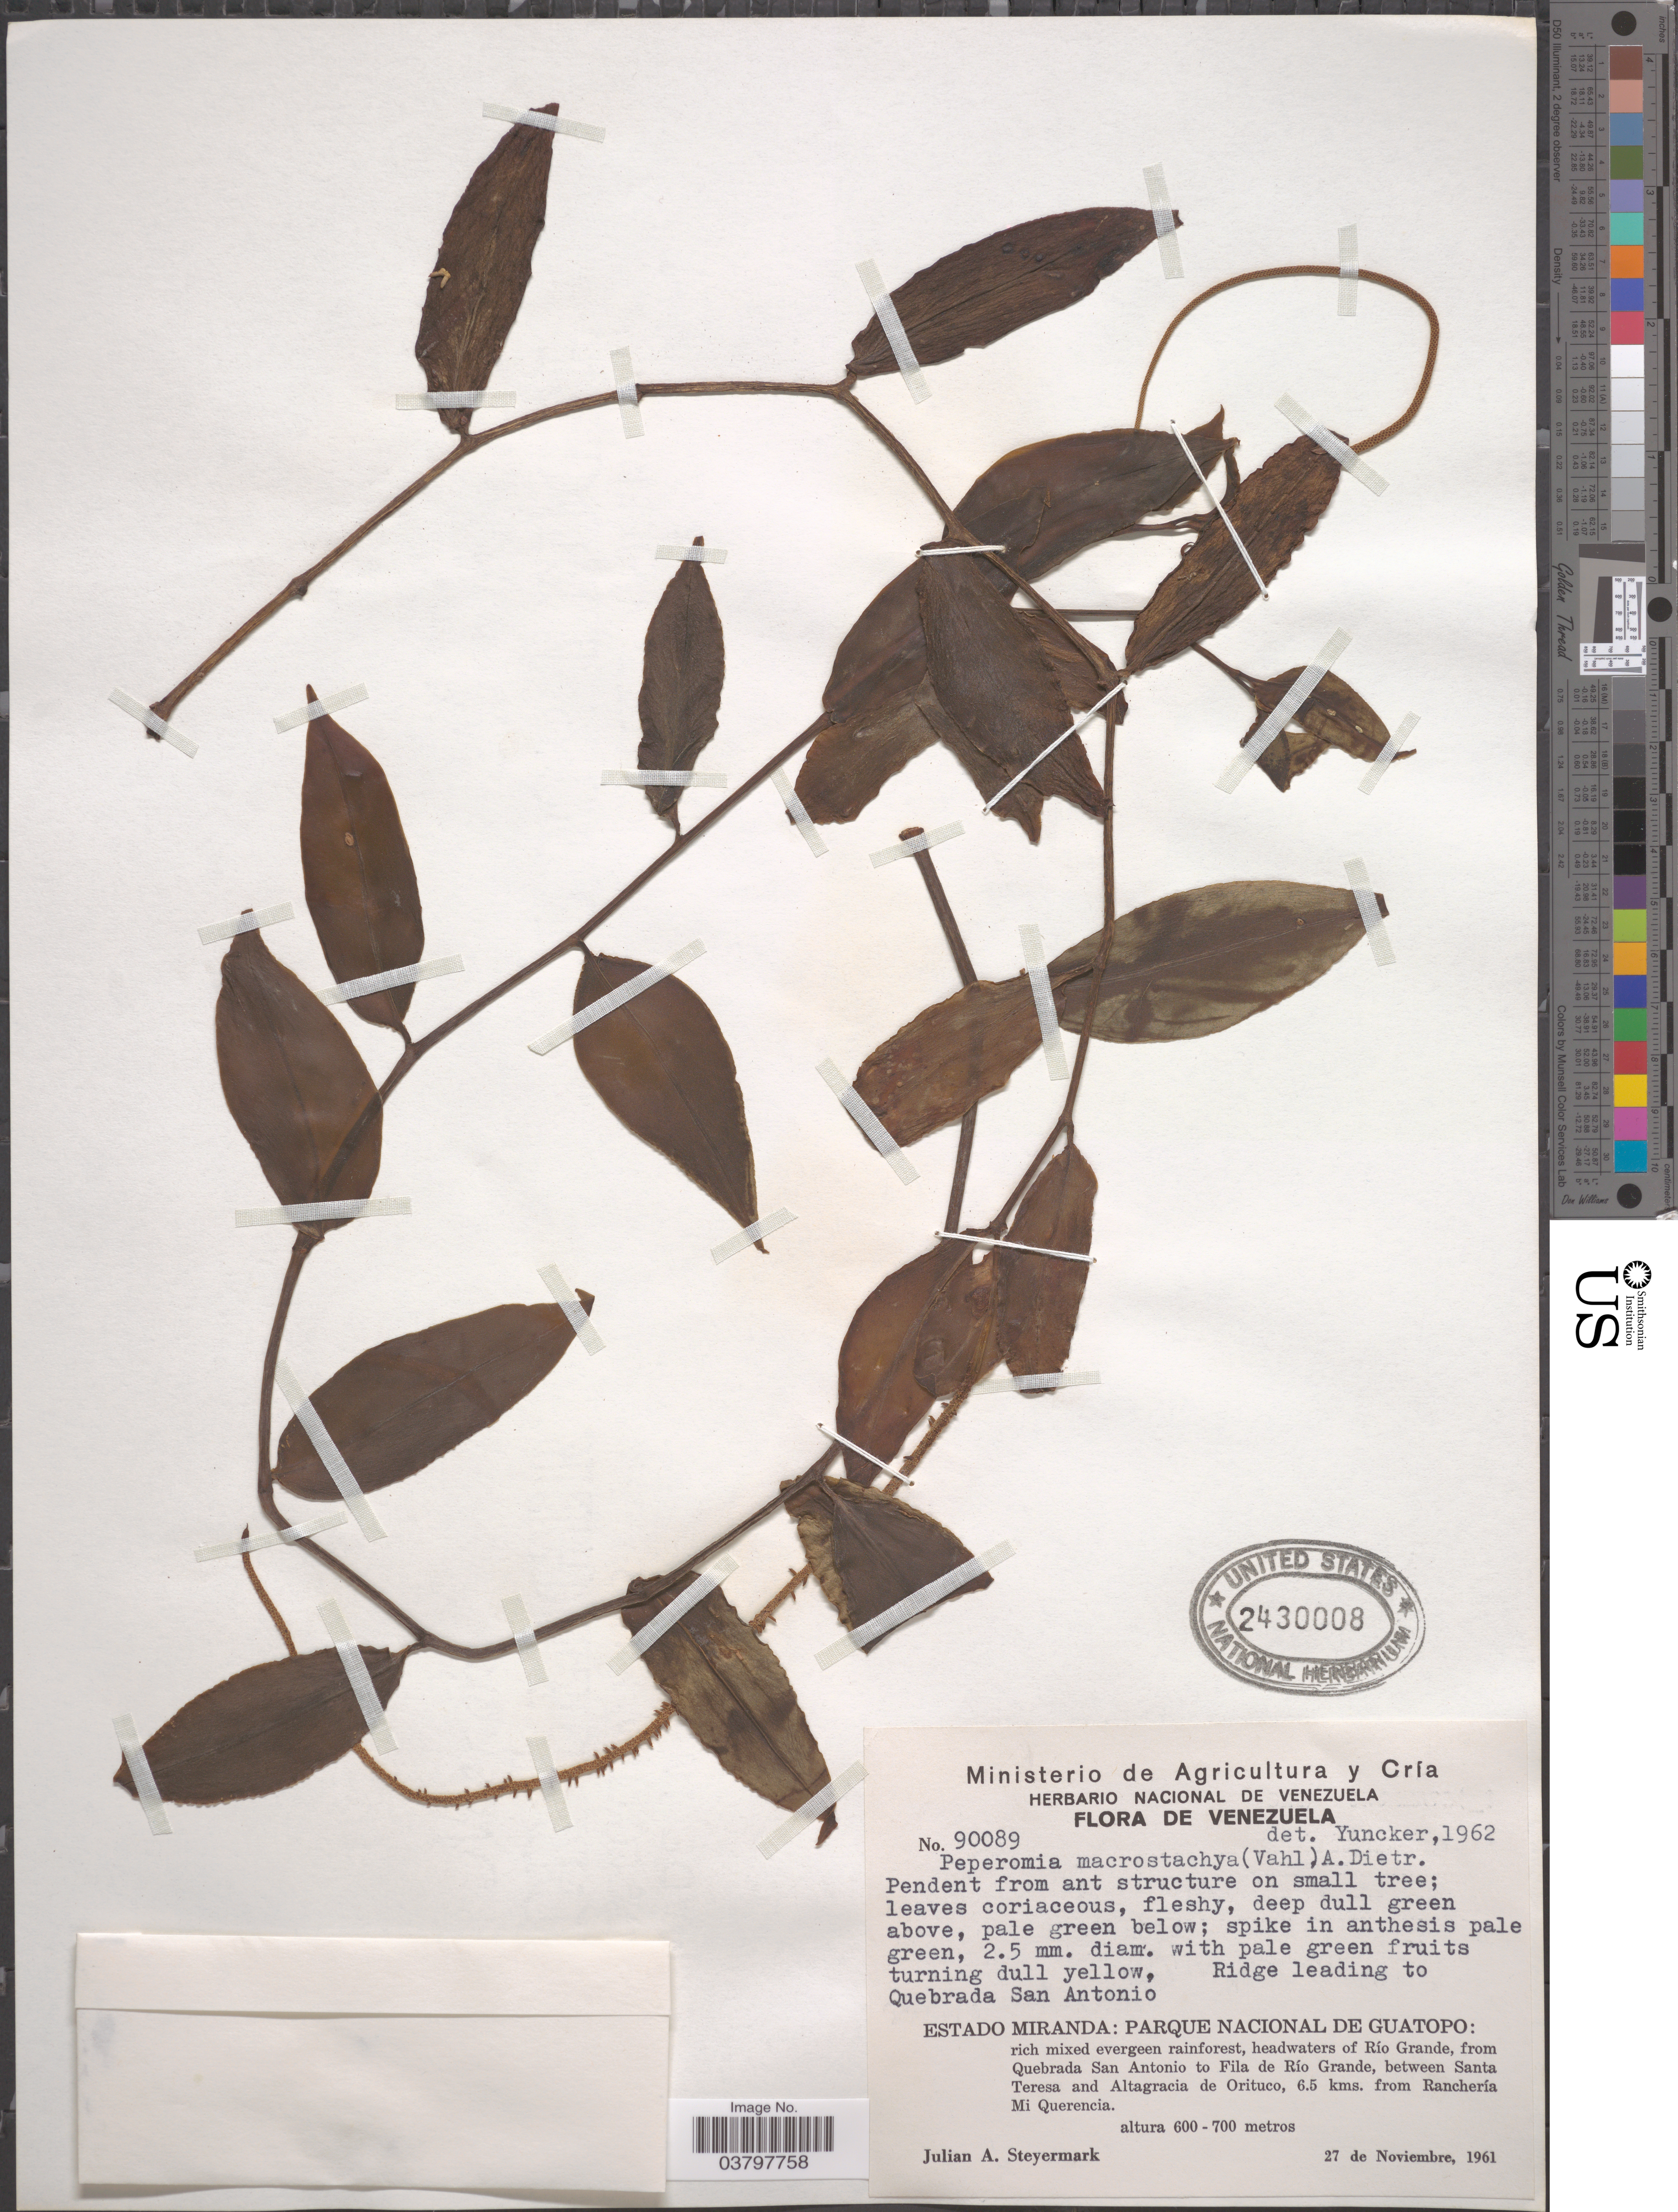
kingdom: Plantae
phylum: Tracheophyta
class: Magnoliopsida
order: Piperales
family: Piperaceae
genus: Peperomia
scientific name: Peperomia macrostachya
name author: (Vahl) A. Dietr.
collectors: J. Steyermark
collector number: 90089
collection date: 1961-11-27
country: Venezuela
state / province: Miranda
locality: Ridge leading to Quebrada San Antonio. Estado Miranda: Parque Nacional de Guatopo: headwaters of Río Grande, from Quebrada San Antonio to File de Río Grande, between Santa Teresa and Altagracia de Orituco, 6.5 kms. from Ranchería Mi Querencia.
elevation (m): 600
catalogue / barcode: US 2430008